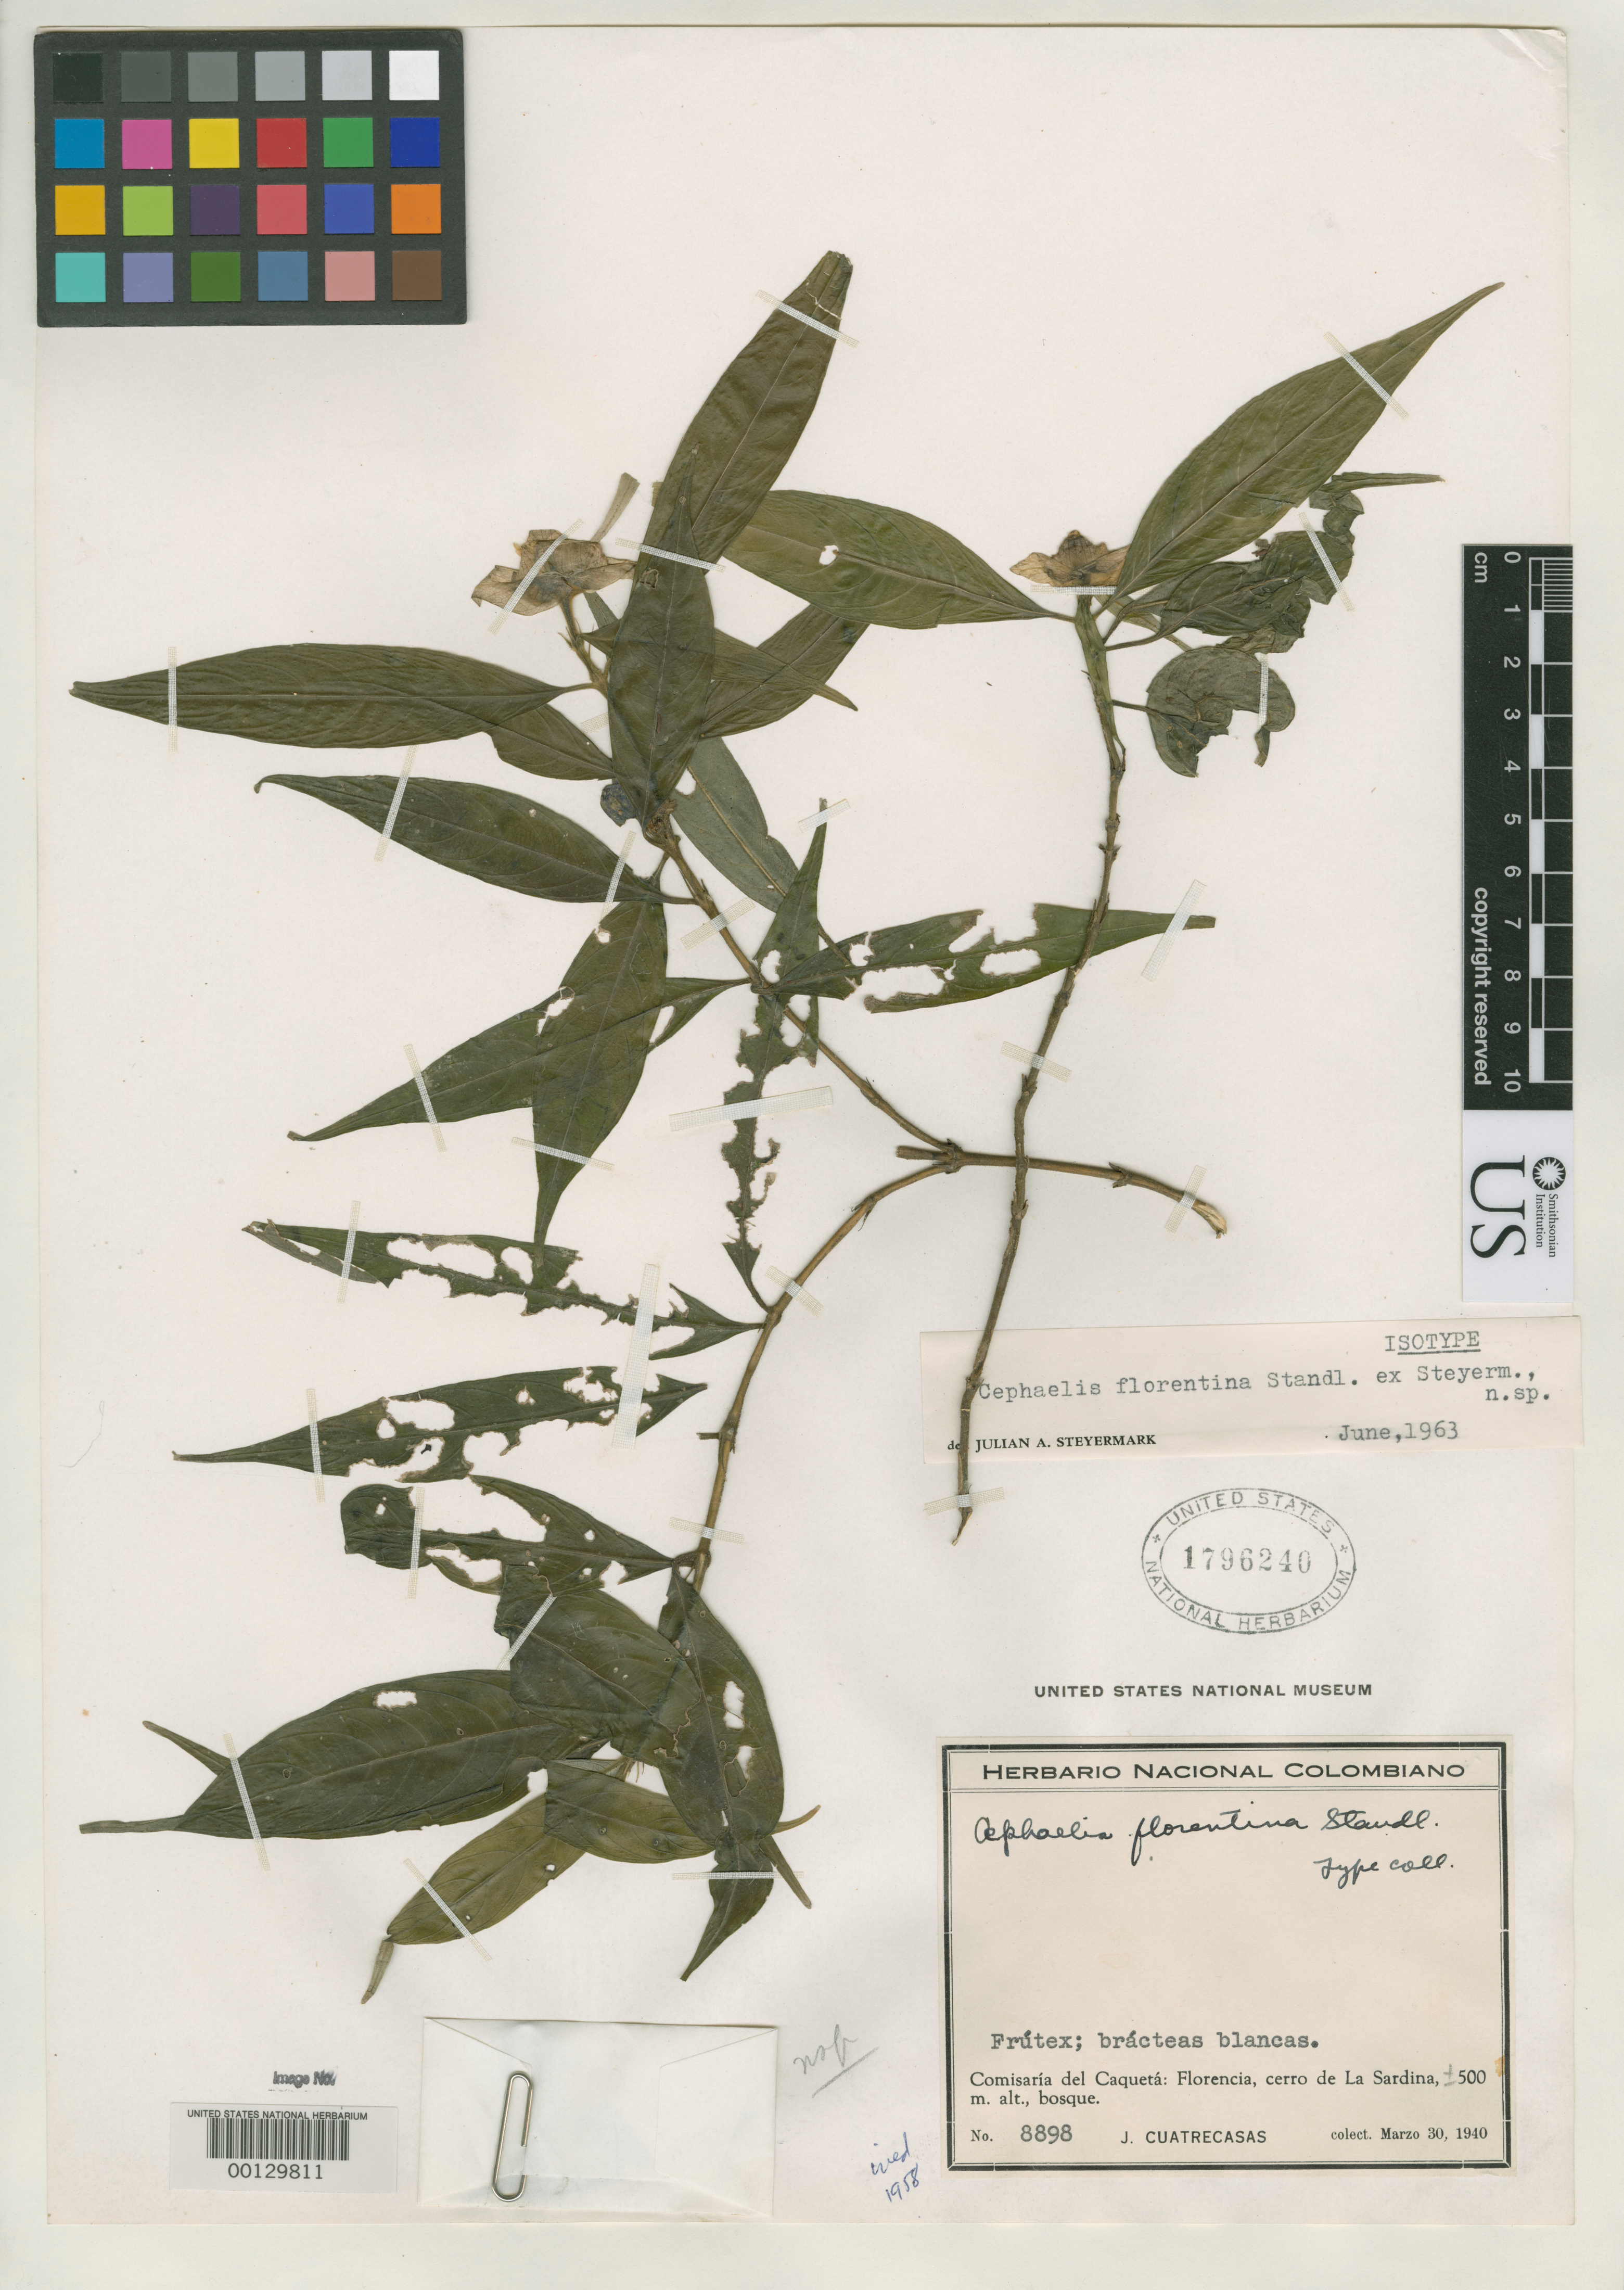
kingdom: Plantae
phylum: Tracheophyta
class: Magnoliopsida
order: Gentianales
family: Rubiaceae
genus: Cephaelis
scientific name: Cephaelis florentina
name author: Standl. ex Steyerm.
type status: Isotype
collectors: J. Cuatrecasas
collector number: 8898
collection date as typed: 30 Mar 1940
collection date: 1940-03-30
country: Colombia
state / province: Caquetá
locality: Florencia.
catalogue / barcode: US 1796240